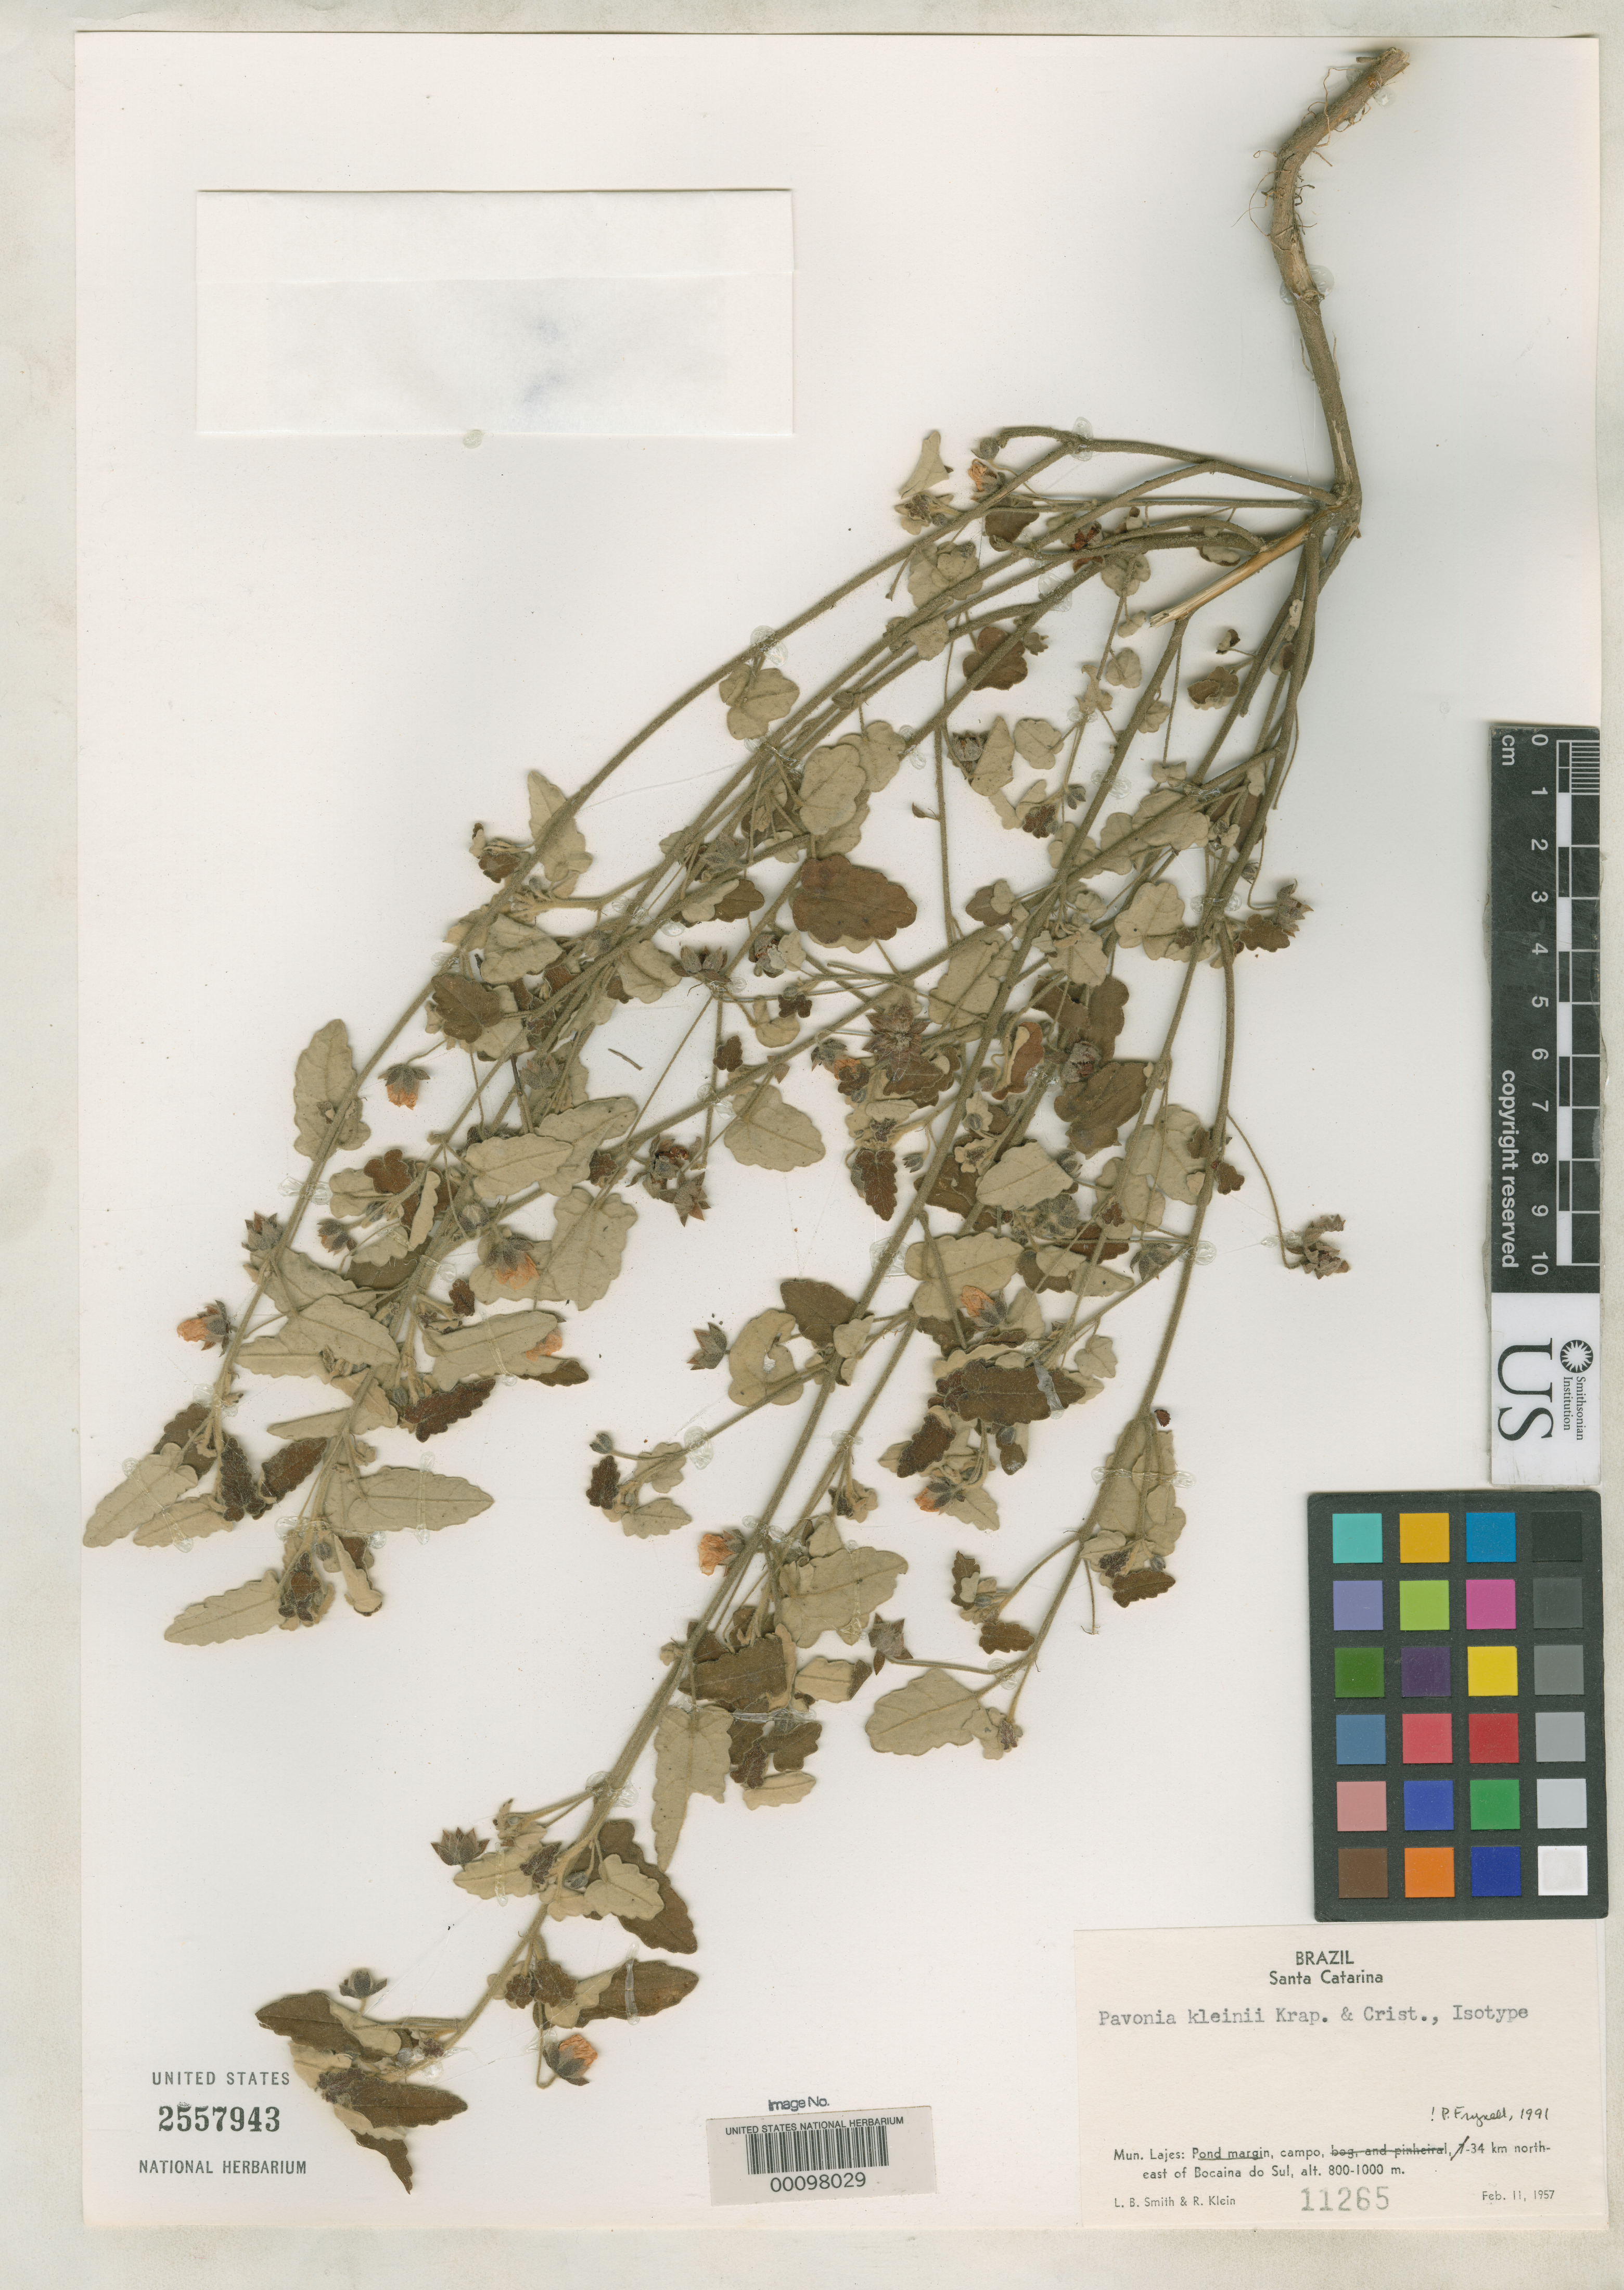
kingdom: Plantae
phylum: Tracheophyta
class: Magnoliopsida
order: Malvales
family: Malvaceae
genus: Pavonia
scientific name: Pavonia kleinii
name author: Krapov. & Cristóbal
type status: Isotype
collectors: L. Smith & R. M. Klein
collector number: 11265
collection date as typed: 11 Feb 1957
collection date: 1957-02-11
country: Brazil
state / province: Santa Catarina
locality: Lajes, NE of Bocaina do Sul.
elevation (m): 800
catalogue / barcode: US 2557943